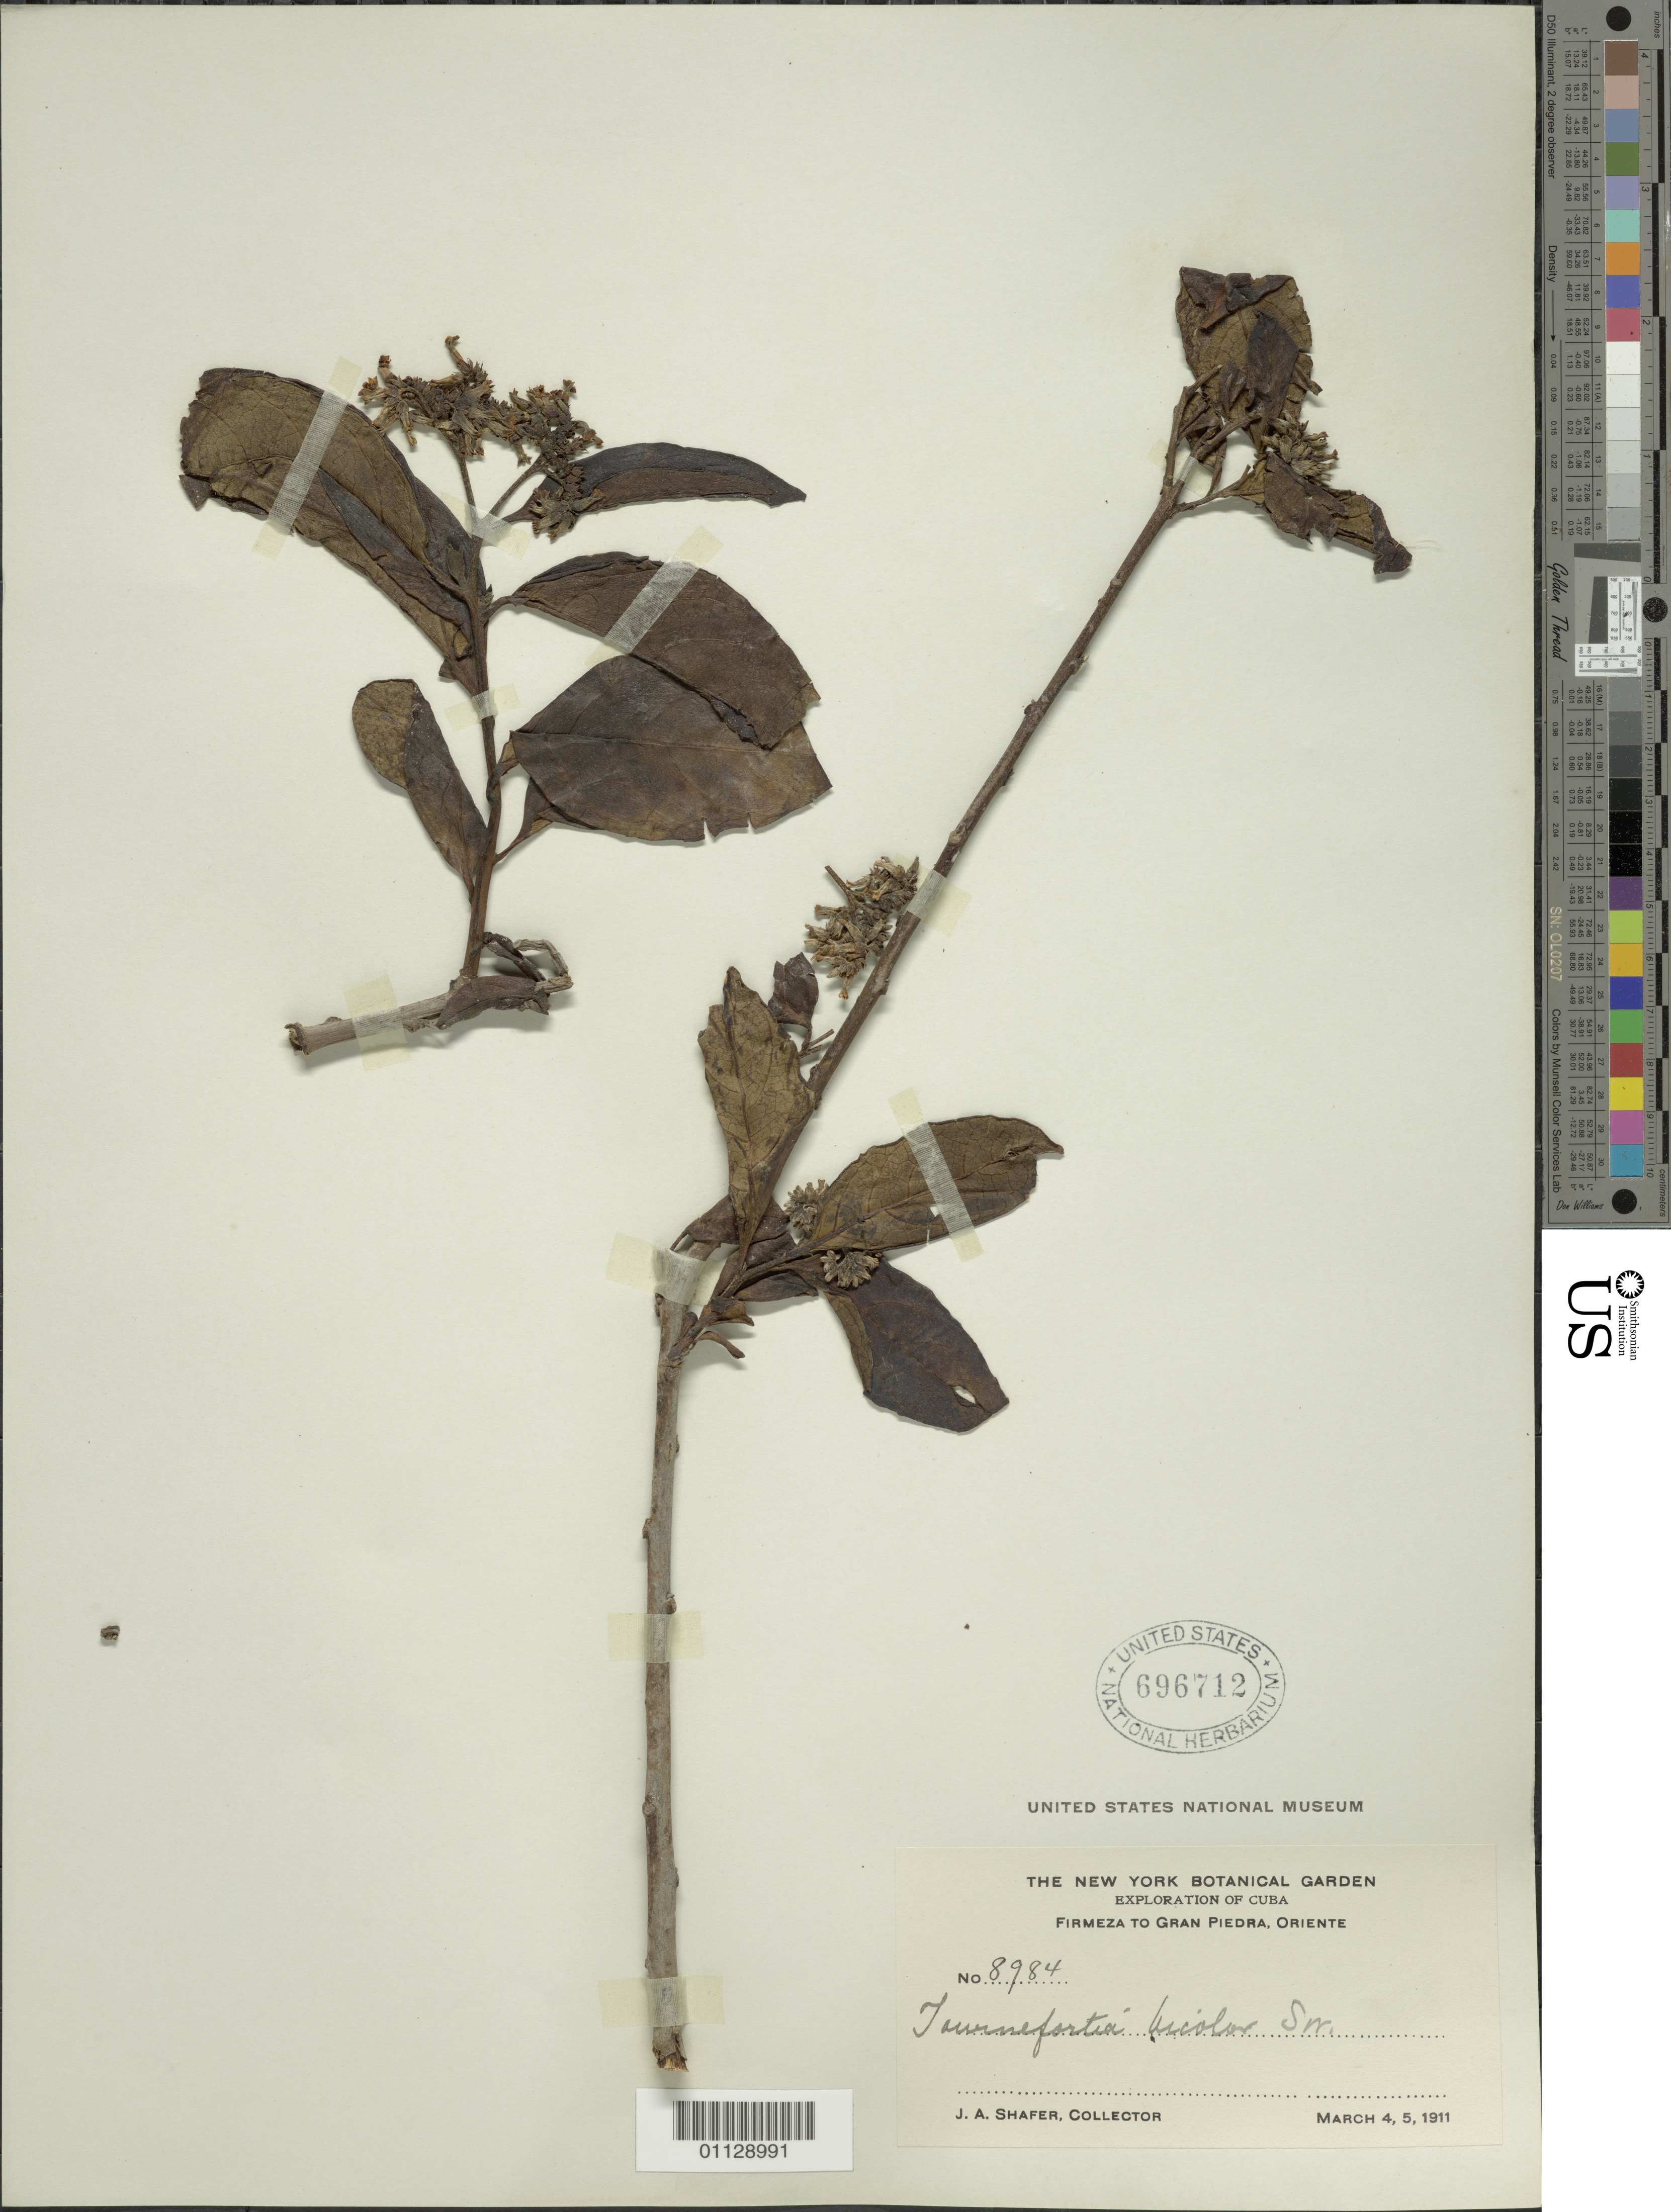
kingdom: Plantae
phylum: Tracheophyta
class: Magnoliopsida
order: Boraginales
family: Heliotropiaceae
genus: Tournefortia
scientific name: Tournefortia bicolor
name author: Sw.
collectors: J. A. Shafer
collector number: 8984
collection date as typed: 04 Mar 1911 to 05 Mar 1911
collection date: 1911-03-04/1911-03-05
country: Cuba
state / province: Oriente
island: Cuba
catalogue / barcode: US 696712